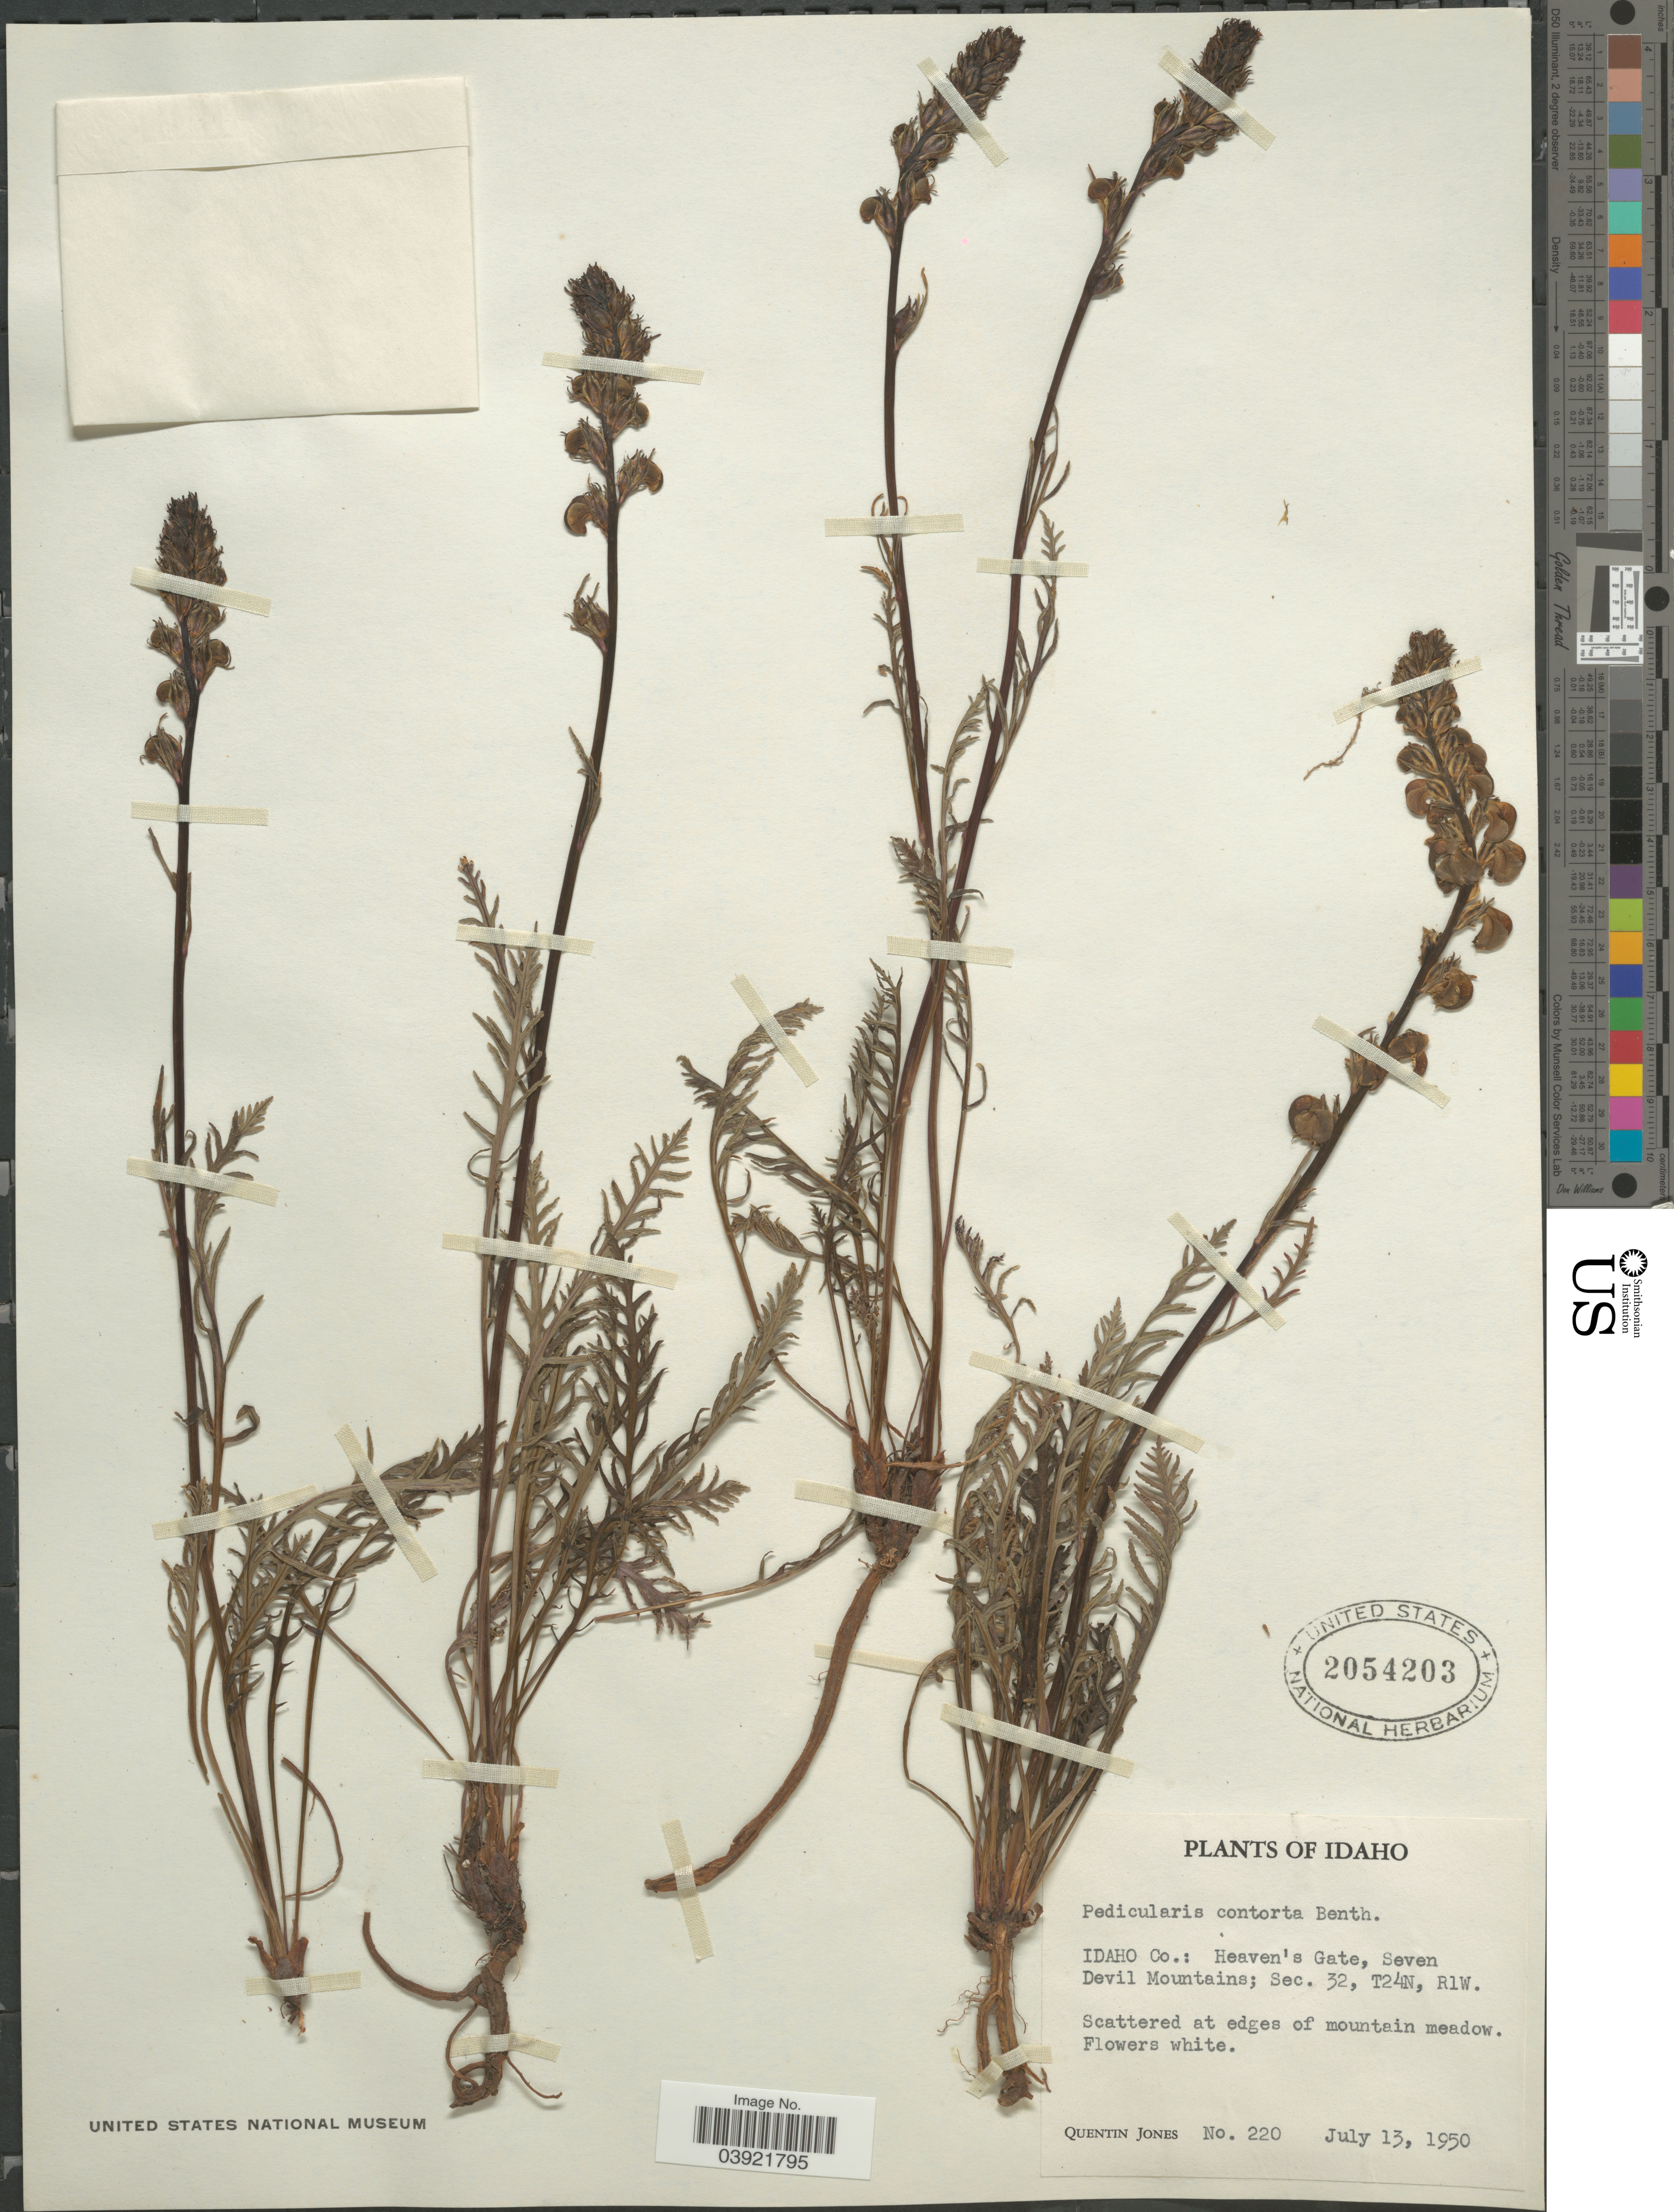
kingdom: Plantae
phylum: Tracheophyta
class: Magnoliopsida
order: Lamiales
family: Orobanchaceae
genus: Pedicularis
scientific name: Pedicularis contorta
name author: Benth.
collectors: Q. Jones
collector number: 220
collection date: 1950-07-13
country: United States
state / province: Idaho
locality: Idaho Co.: Heaven's Gate, Seven Devil Mountains; Sec. 32, T24N, R1W.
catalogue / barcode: US 2054203